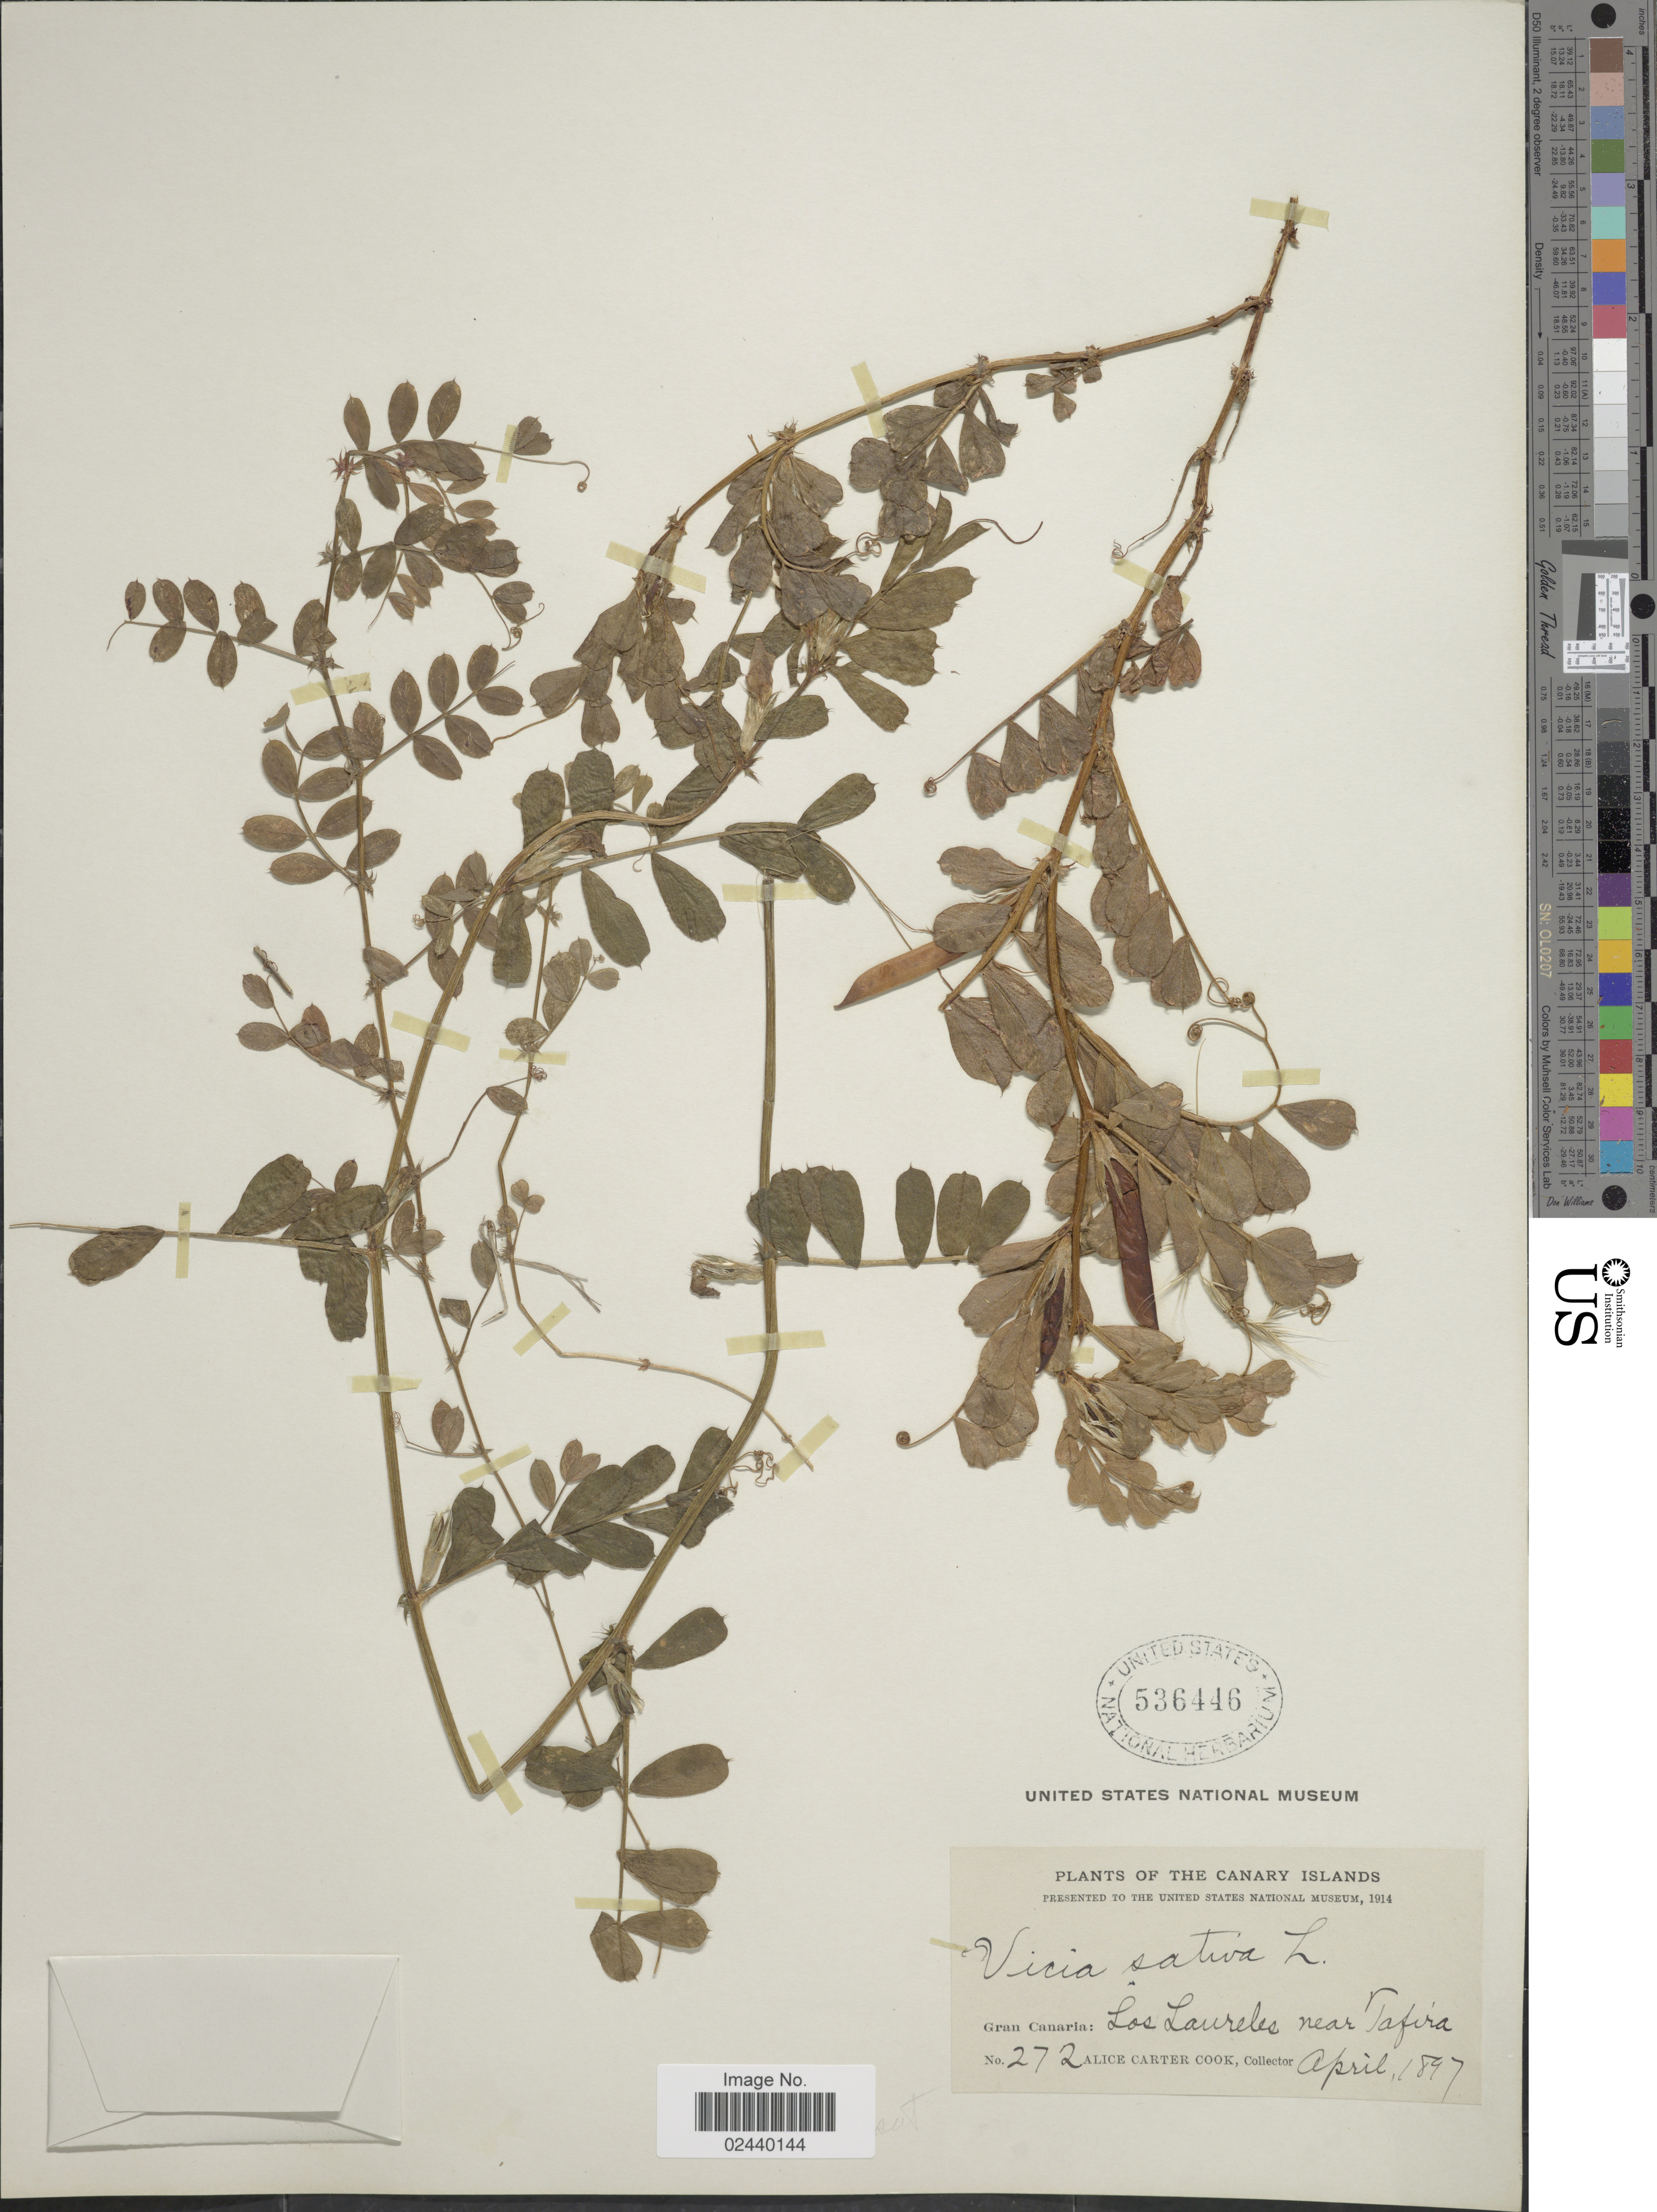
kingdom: Plantae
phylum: Tracheophyta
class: Magnoliopsida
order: Fabales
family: Fabaceae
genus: Vicia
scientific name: Vicia sativa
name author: L.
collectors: Alice C. Cook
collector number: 272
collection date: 1897-04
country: Spain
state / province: Canarias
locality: The Canary Islands, Gran Canaria: Los Laureles near Tafira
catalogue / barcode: US 536446